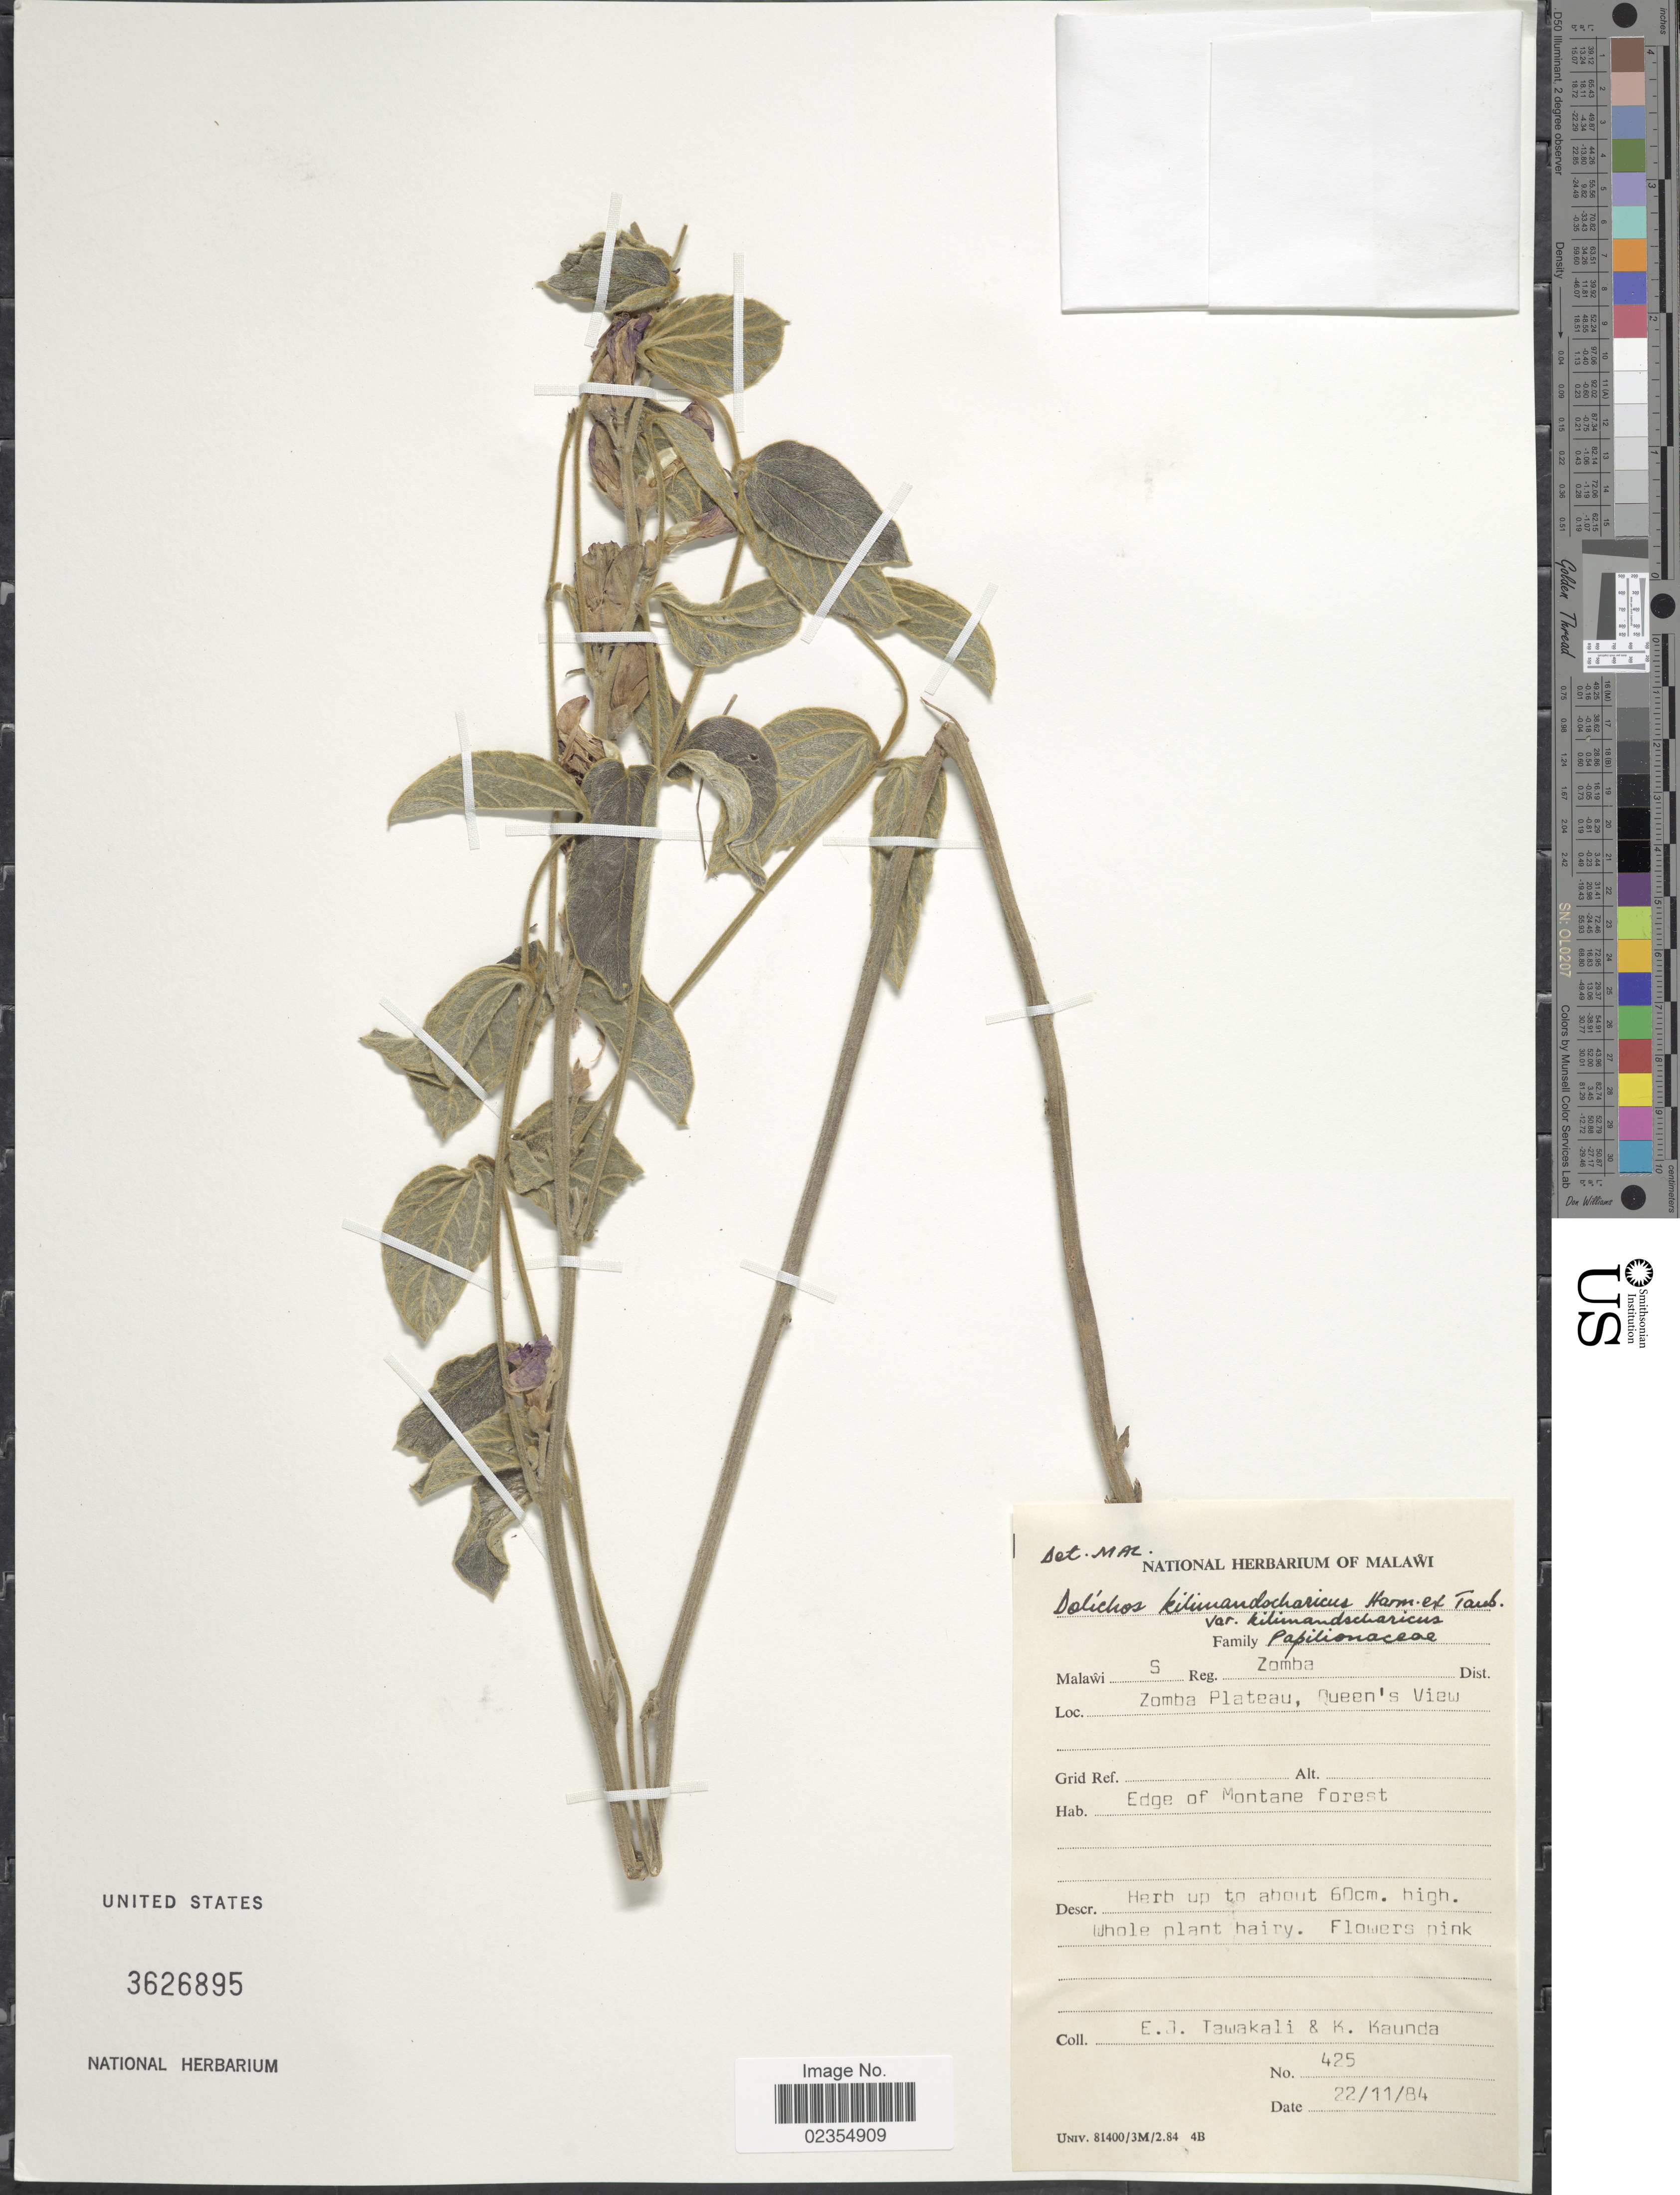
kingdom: Plantae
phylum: Tracheophyta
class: Magnoliopsida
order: Fabales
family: Fabaceae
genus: Dolichos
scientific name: Dolichos kilimandscharicus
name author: Taub.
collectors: E. Tawakali & K. Kaunda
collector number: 425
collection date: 1984-11-22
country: Malawi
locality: Malawi S Reg. Zomba Dist., Zomba Plateau, Queen's View, edge of Montane forest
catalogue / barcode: US 3626895